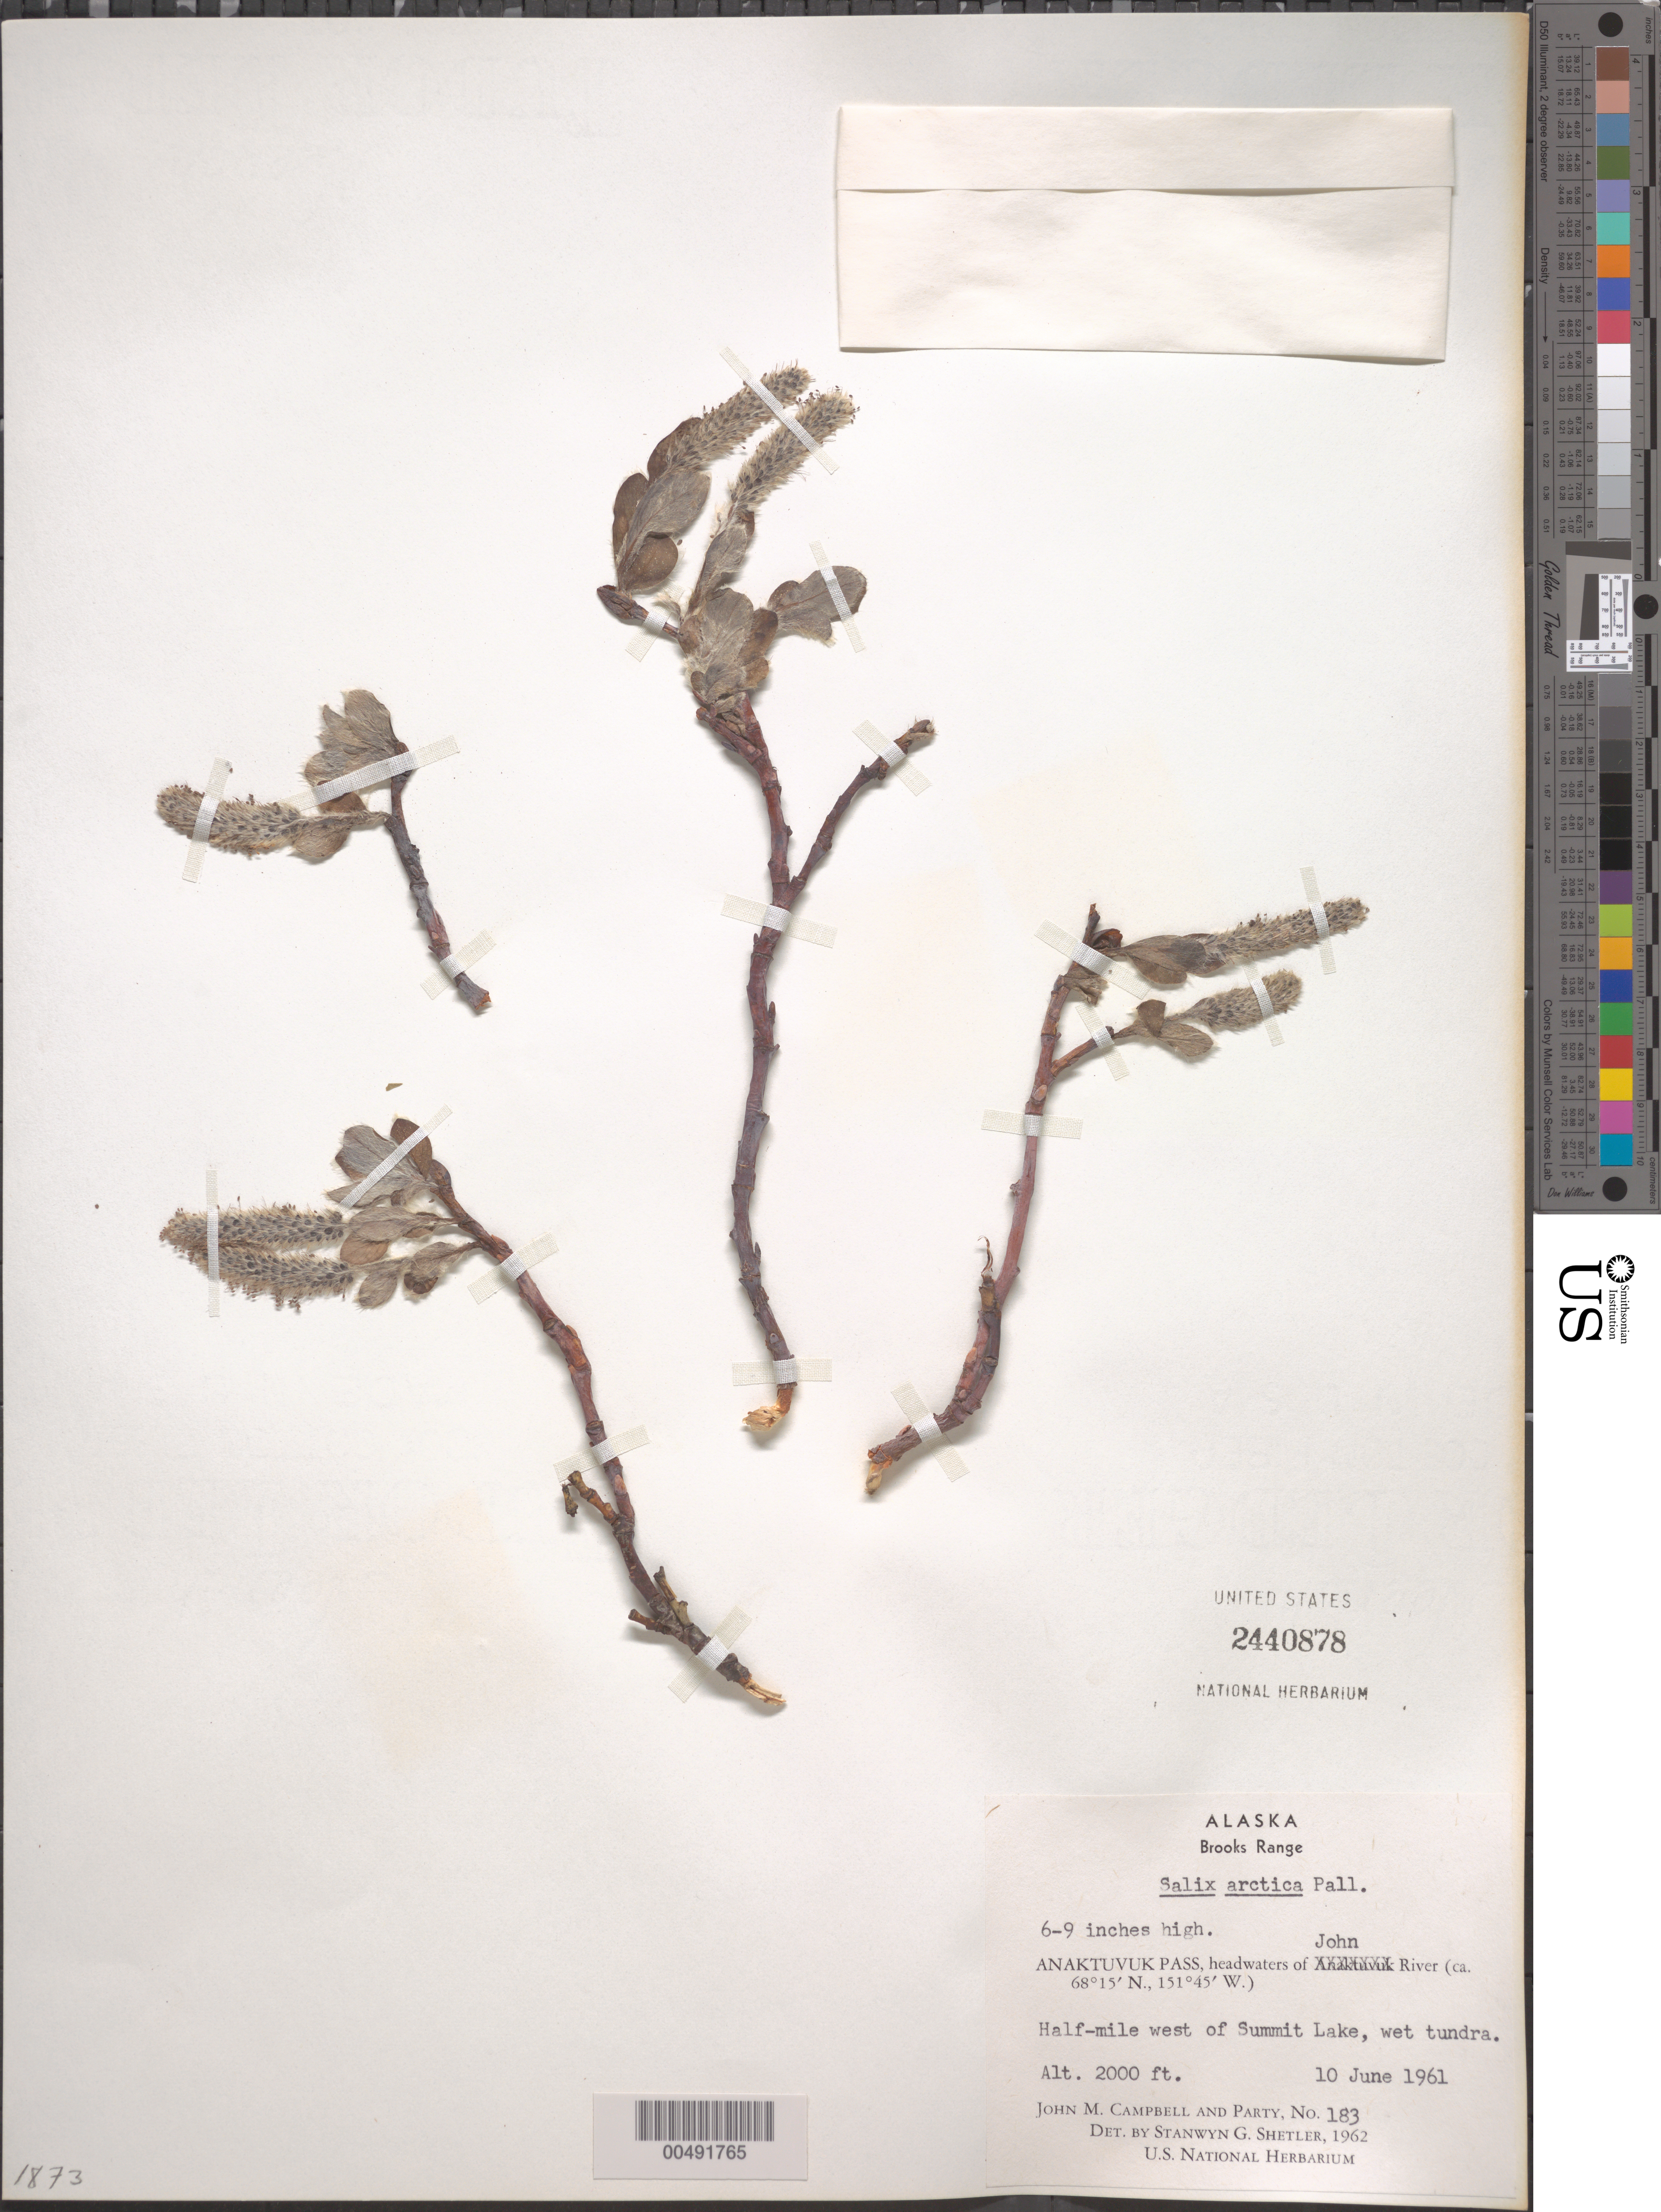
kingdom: Plantae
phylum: Tracheophyta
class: Magnoliopsida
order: Malpighiales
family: Salicaceae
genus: Salix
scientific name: Salix arctica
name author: Pall.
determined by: Shetler, Stanwyn G., (US), NMNH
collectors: J. M. Campbell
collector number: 183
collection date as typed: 10 Jun 1961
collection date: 1961-06-10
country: United States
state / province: Alaska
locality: Brooks Range, Anaktuvuk Pass, headwaters of John River, .5 mi. W of Summit Lake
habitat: wet tundra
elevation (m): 610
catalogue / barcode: US 2440878